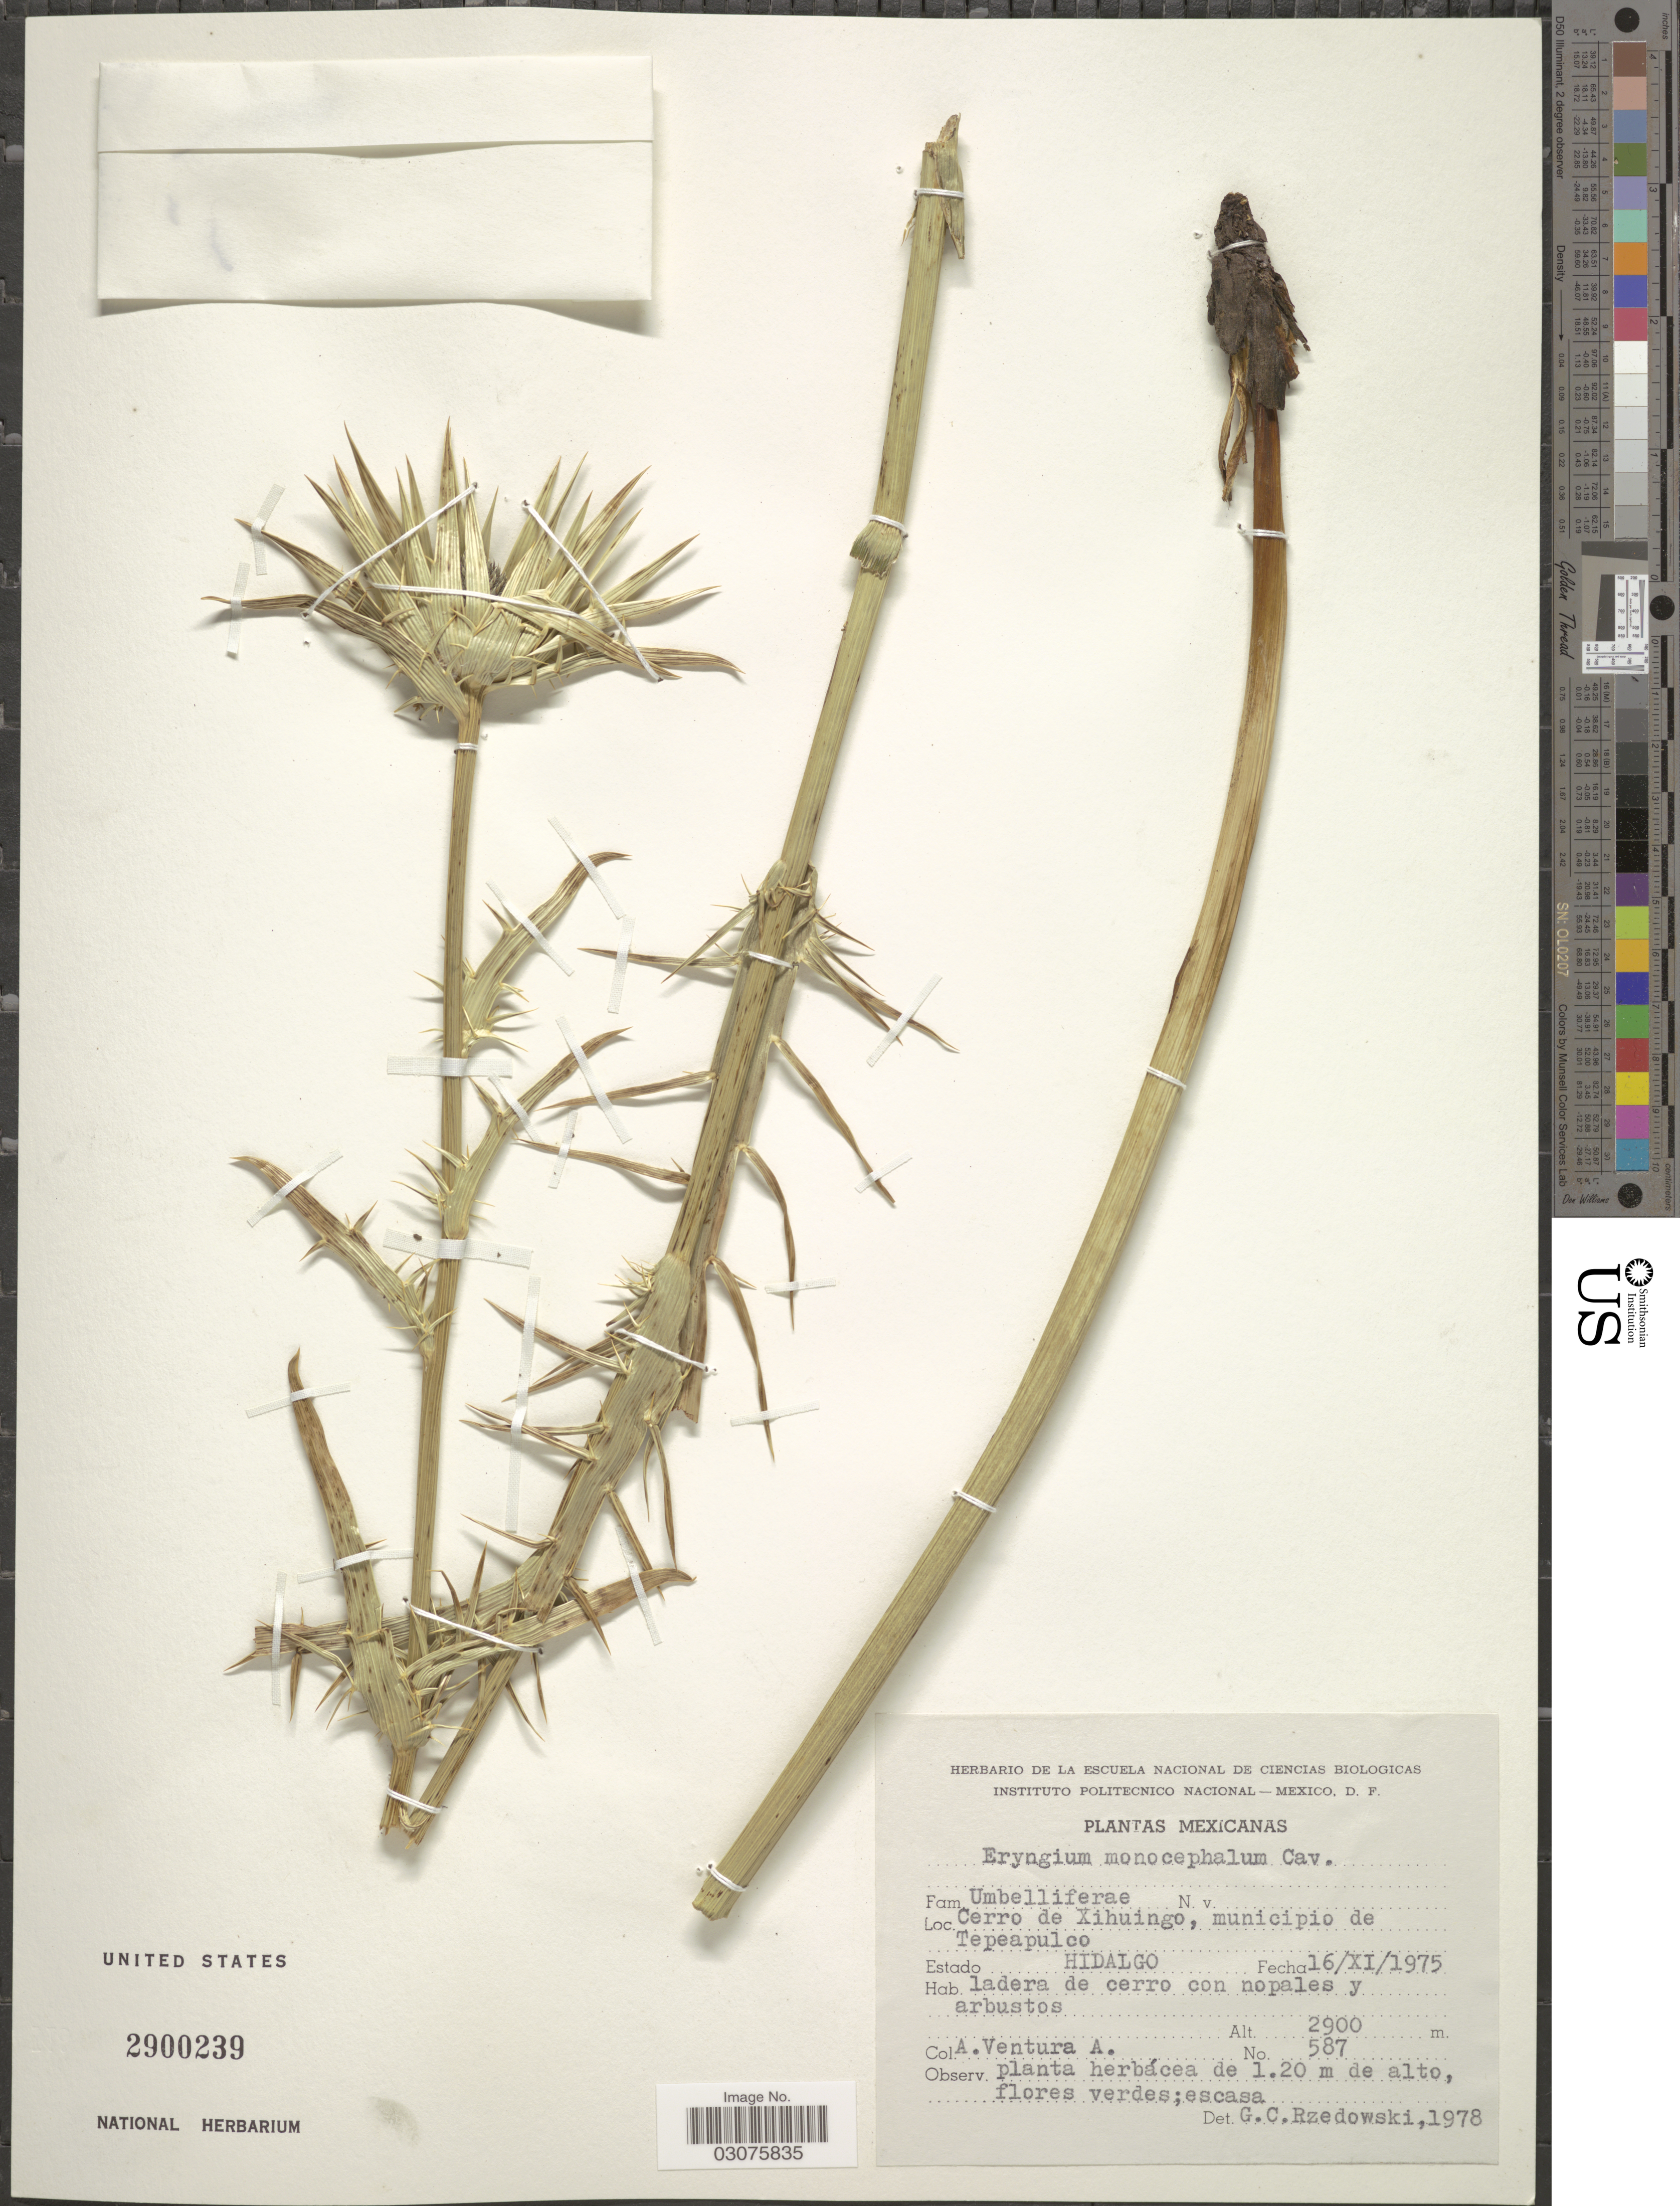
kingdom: Plantae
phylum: Tracheophyta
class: Magnoliopsida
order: Apiales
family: Apiaceae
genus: Eryngium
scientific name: Eryngium monocephalum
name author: Cav.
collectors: A. Ventura A.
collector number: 587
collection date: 1975-11-16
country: Mexico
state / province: Hidalgo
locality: Cerro de Xihuingo, municipio de Tepeapulco. Estado Hidalgo.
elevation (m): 2900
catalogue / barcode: US 2900239